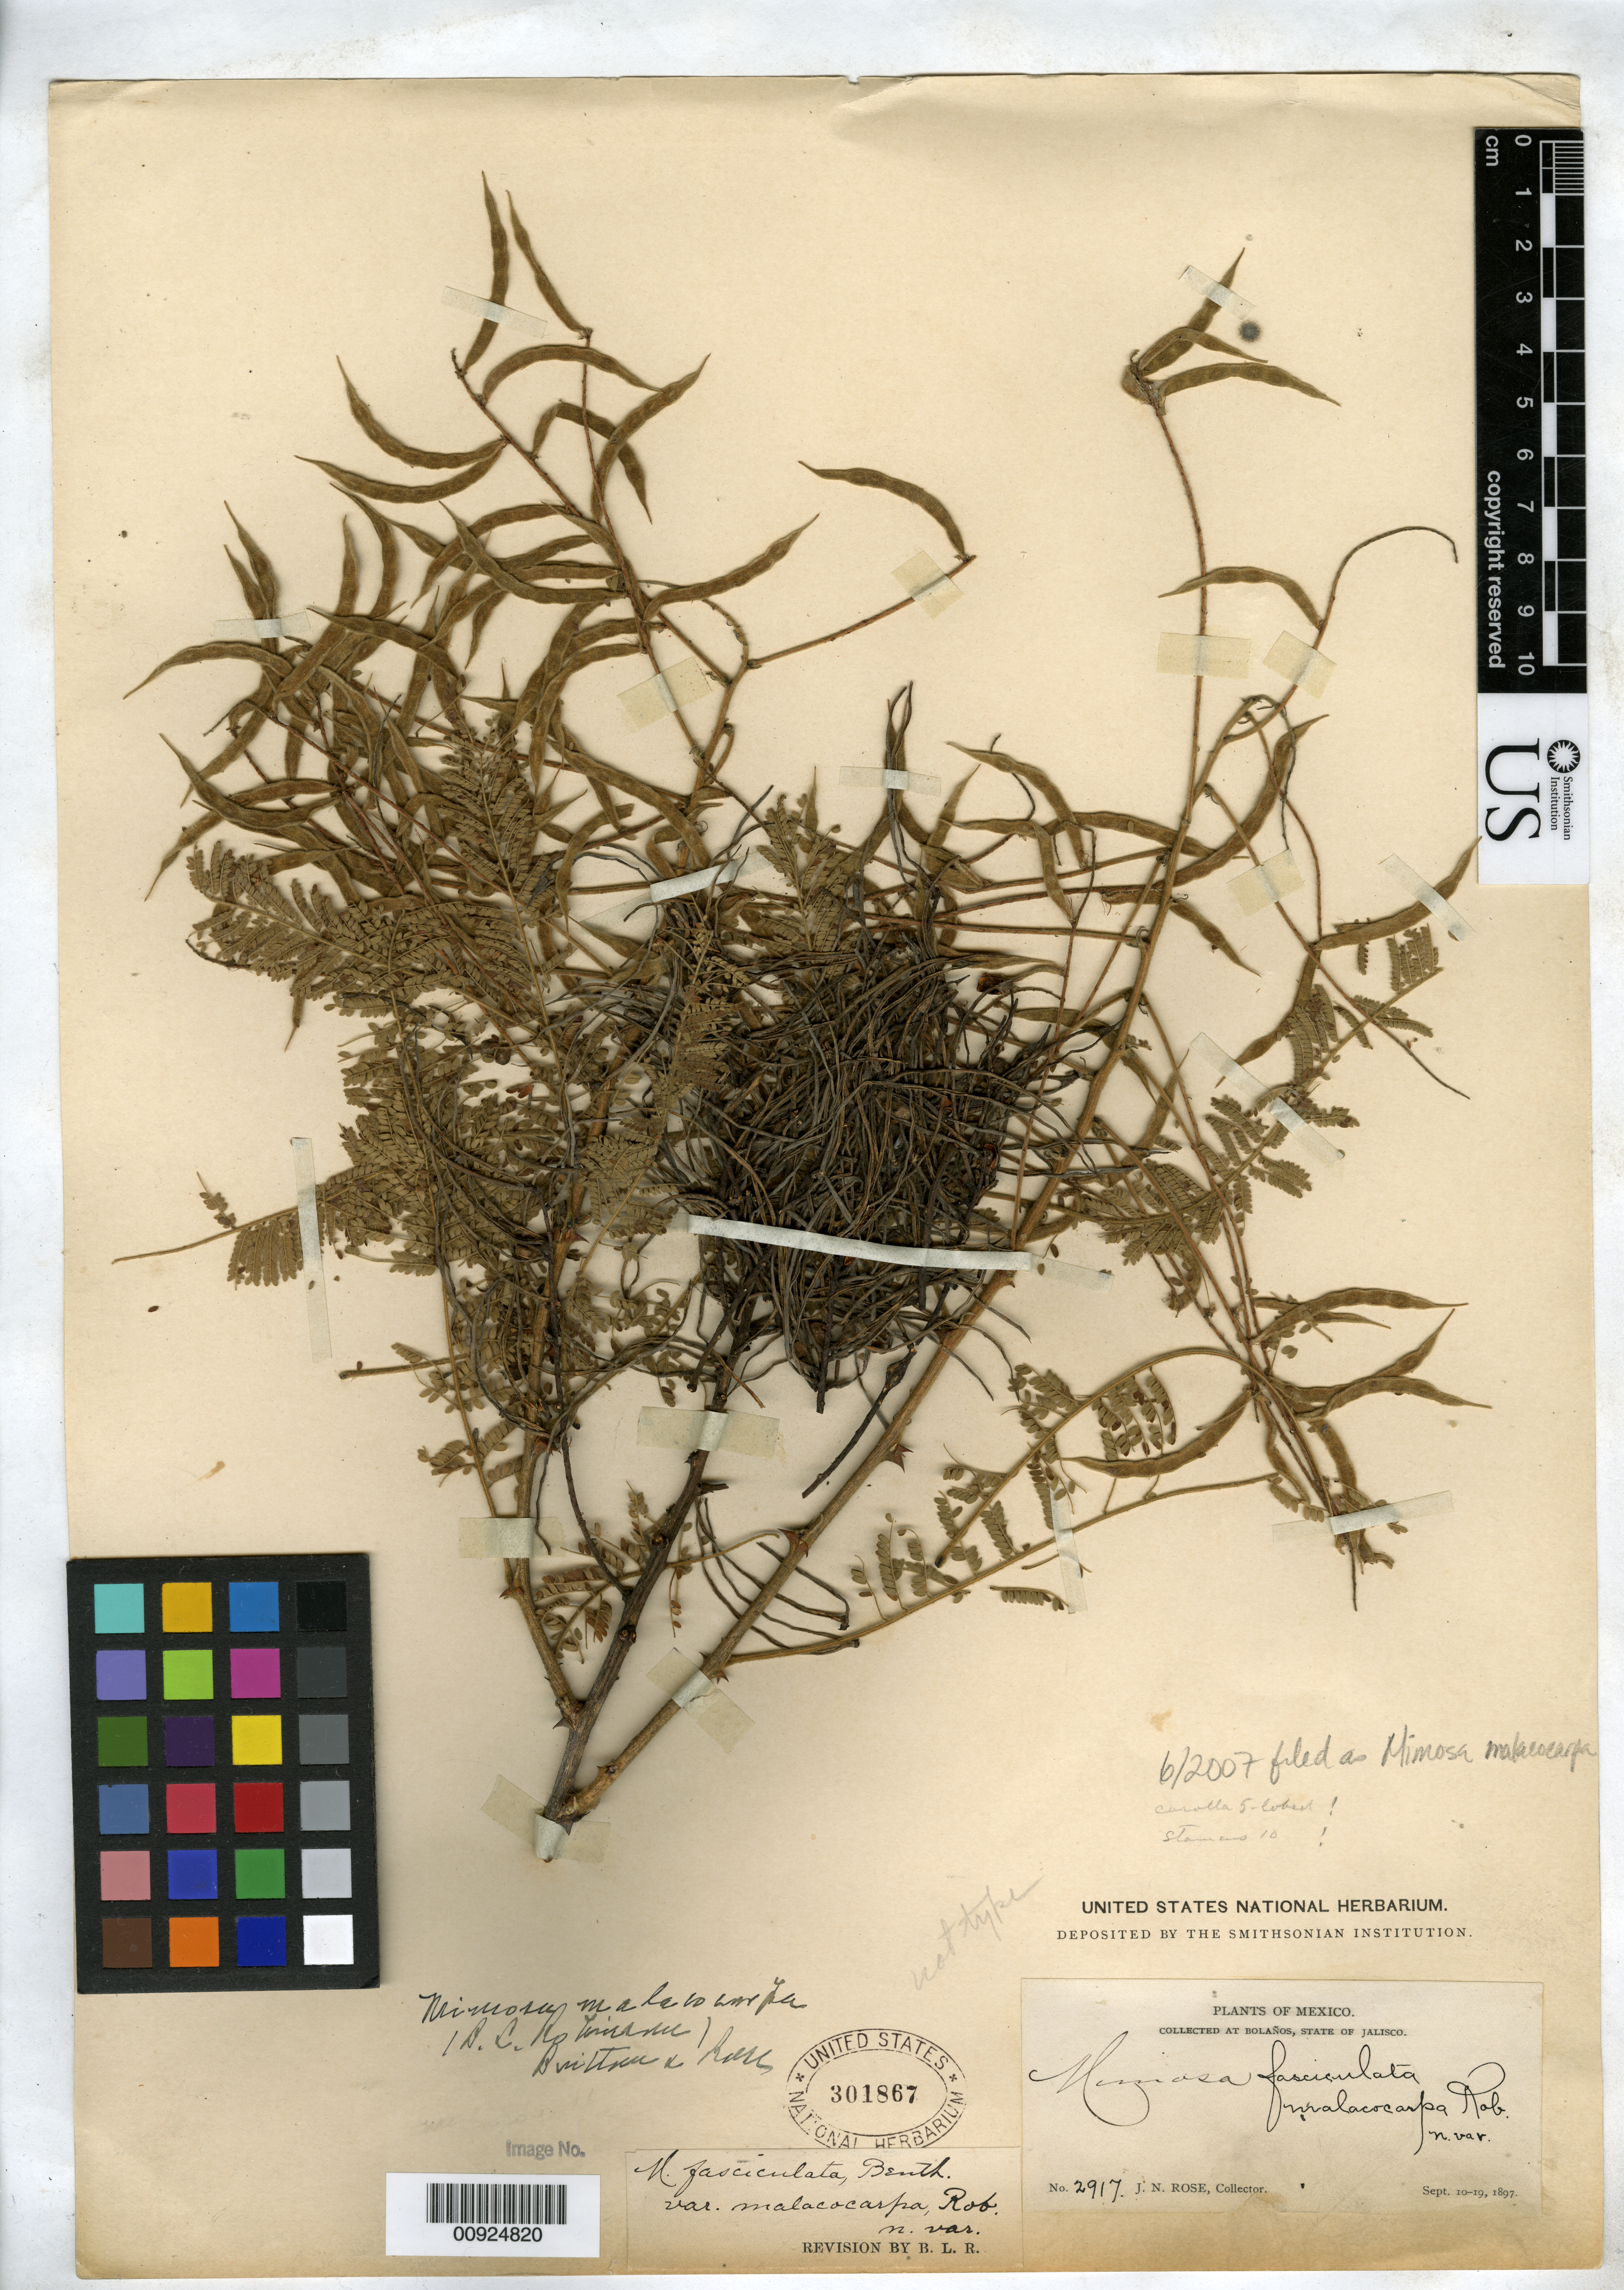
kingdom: Plantae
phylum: Tracheophyta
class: Magnoliopsida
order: Fabales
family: Fabaceae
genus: Mimosa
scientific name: Mimosa fasciculata var. malacocarpa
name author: B.L. Rob.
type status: Syntype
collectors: J. N. Rose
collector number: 2917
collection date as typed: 10 Sep 1897 to 19 Sep 1897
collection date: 1897-09-10/1897-09-19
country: Mexico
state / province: Jalisco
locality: Bolaños, State of Jalisco.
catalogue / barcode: US 301867